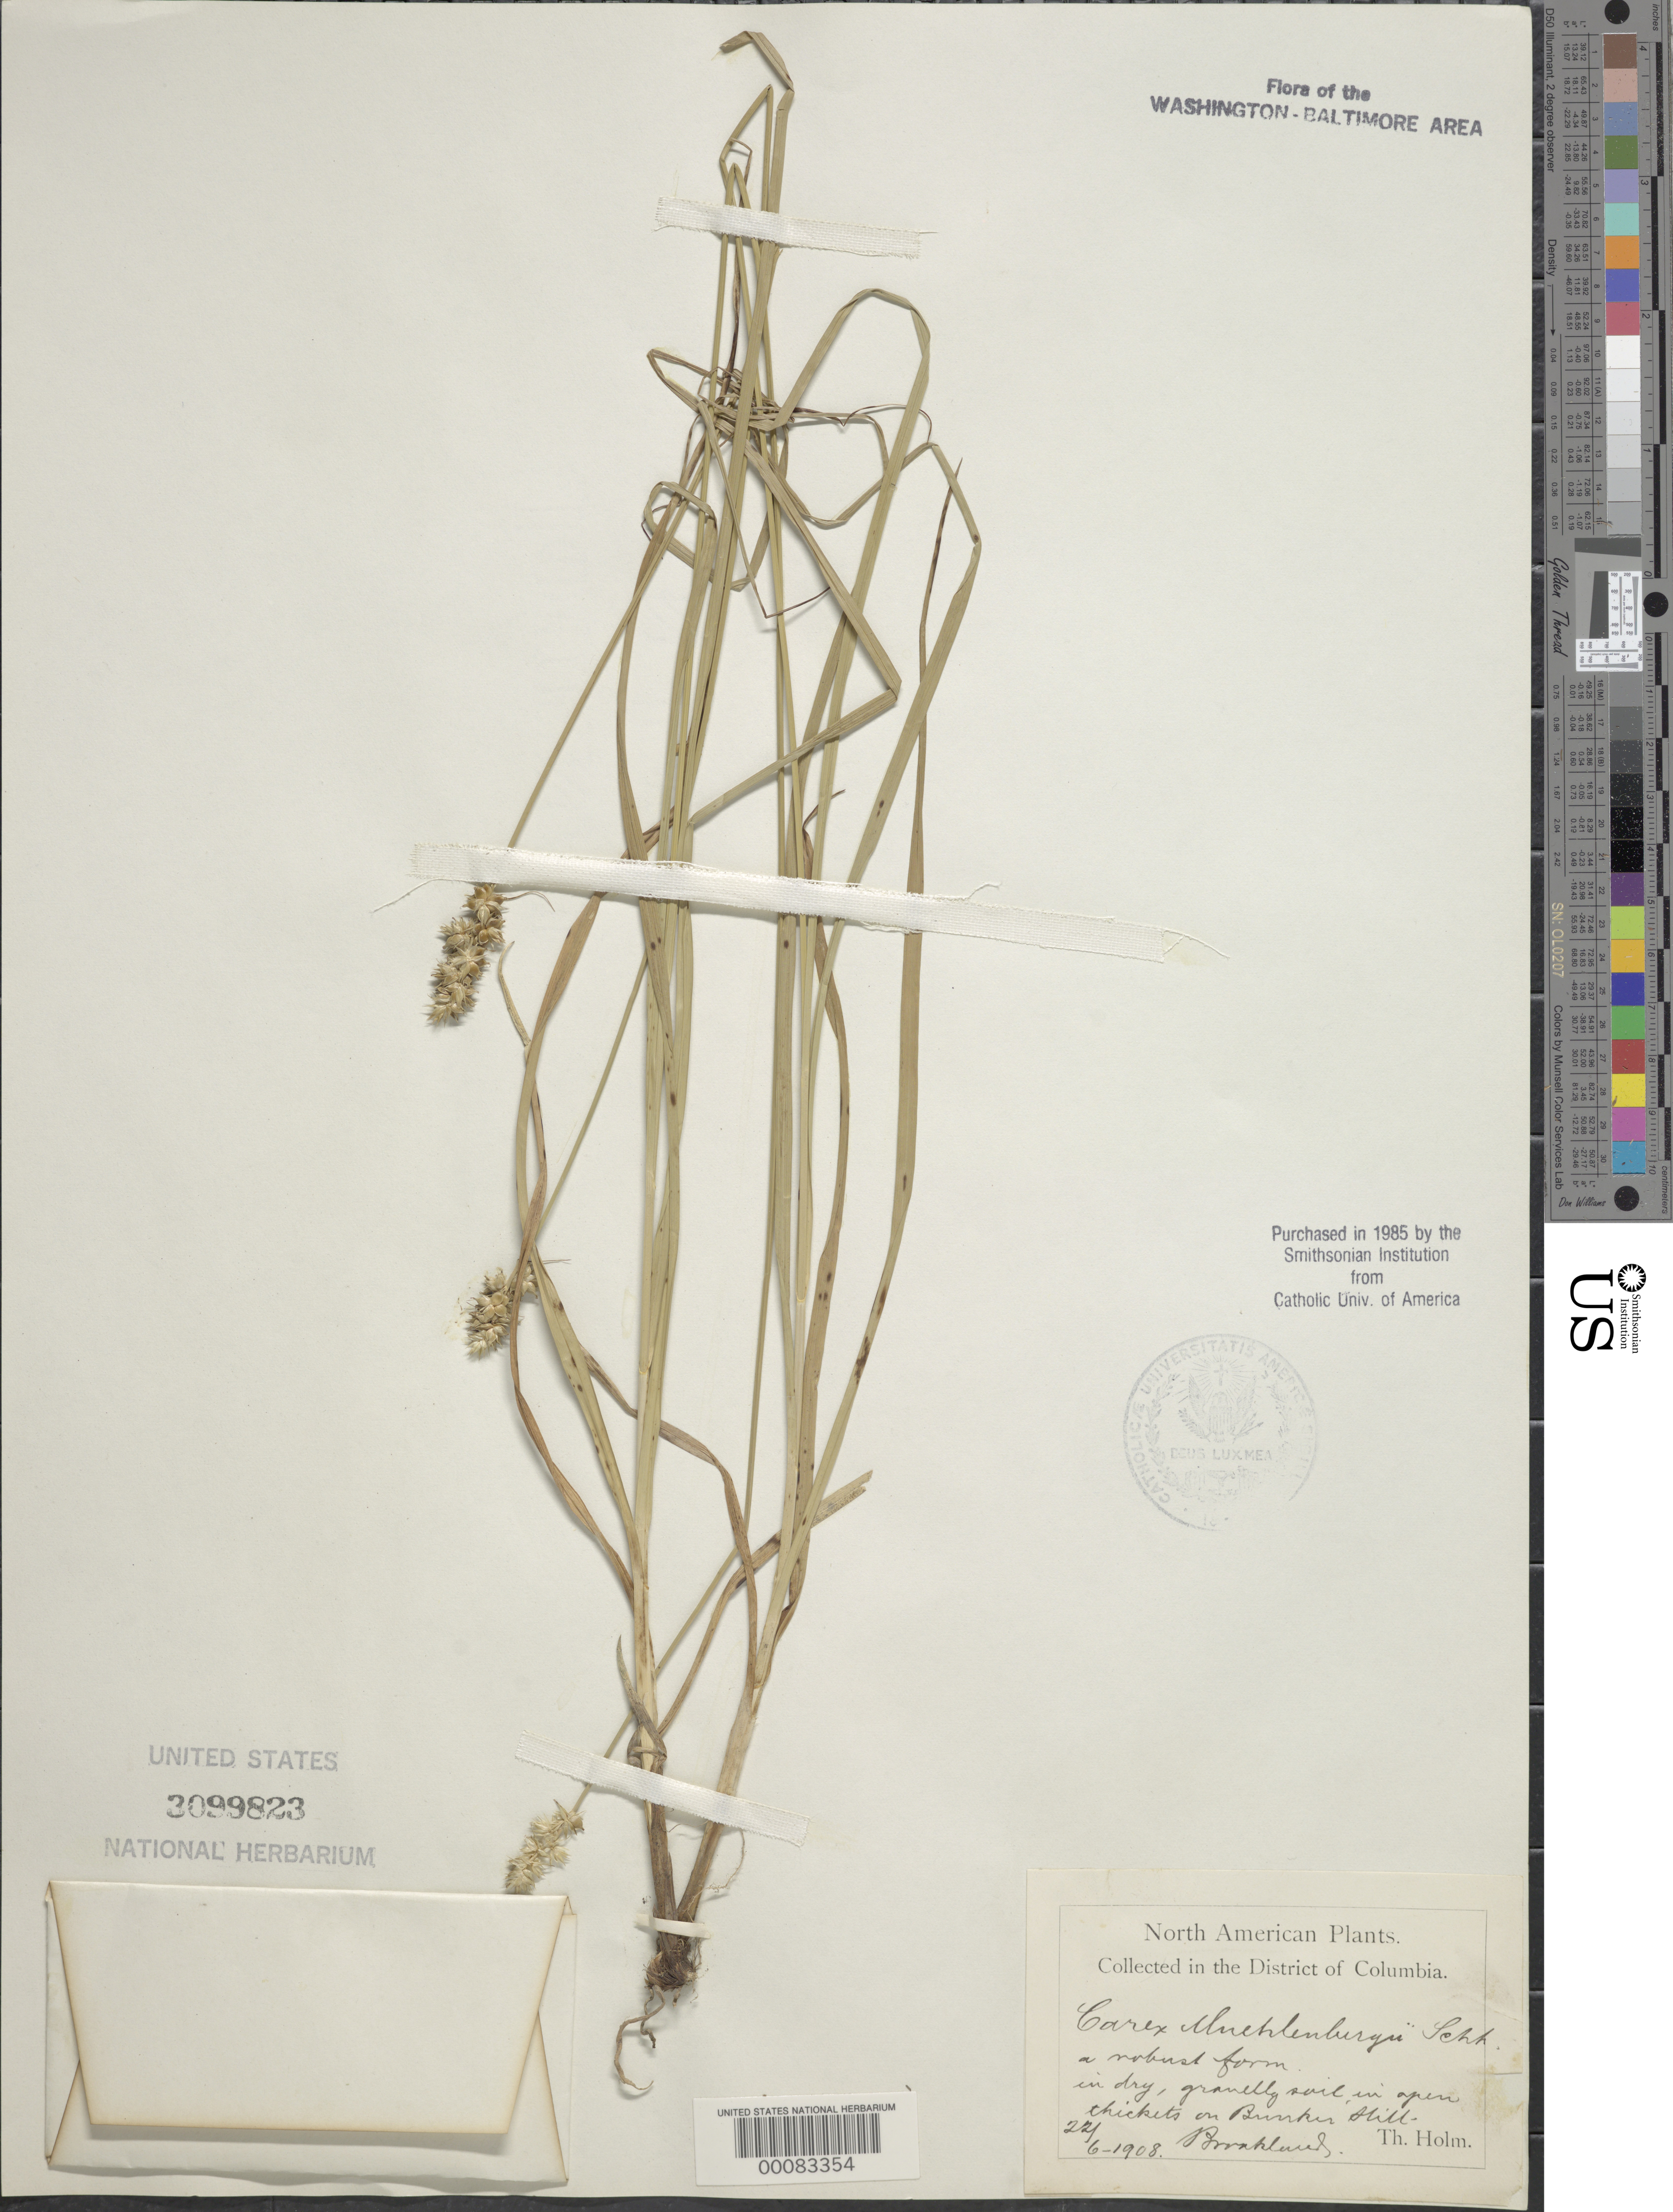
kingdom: Plantae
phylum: Tracheophyta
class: Liliopsida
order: Poales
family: Cyperaceae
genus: Carex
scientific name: Carex muehlenbergii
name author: Willd.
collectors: T. Holm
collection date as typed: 22 Jun 1908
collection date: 1908-06-22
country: United States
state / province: District of Columbia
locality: Bunker Hill, Brookland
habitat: Dry gravelly soil in open thicket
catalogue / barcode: US 3099823